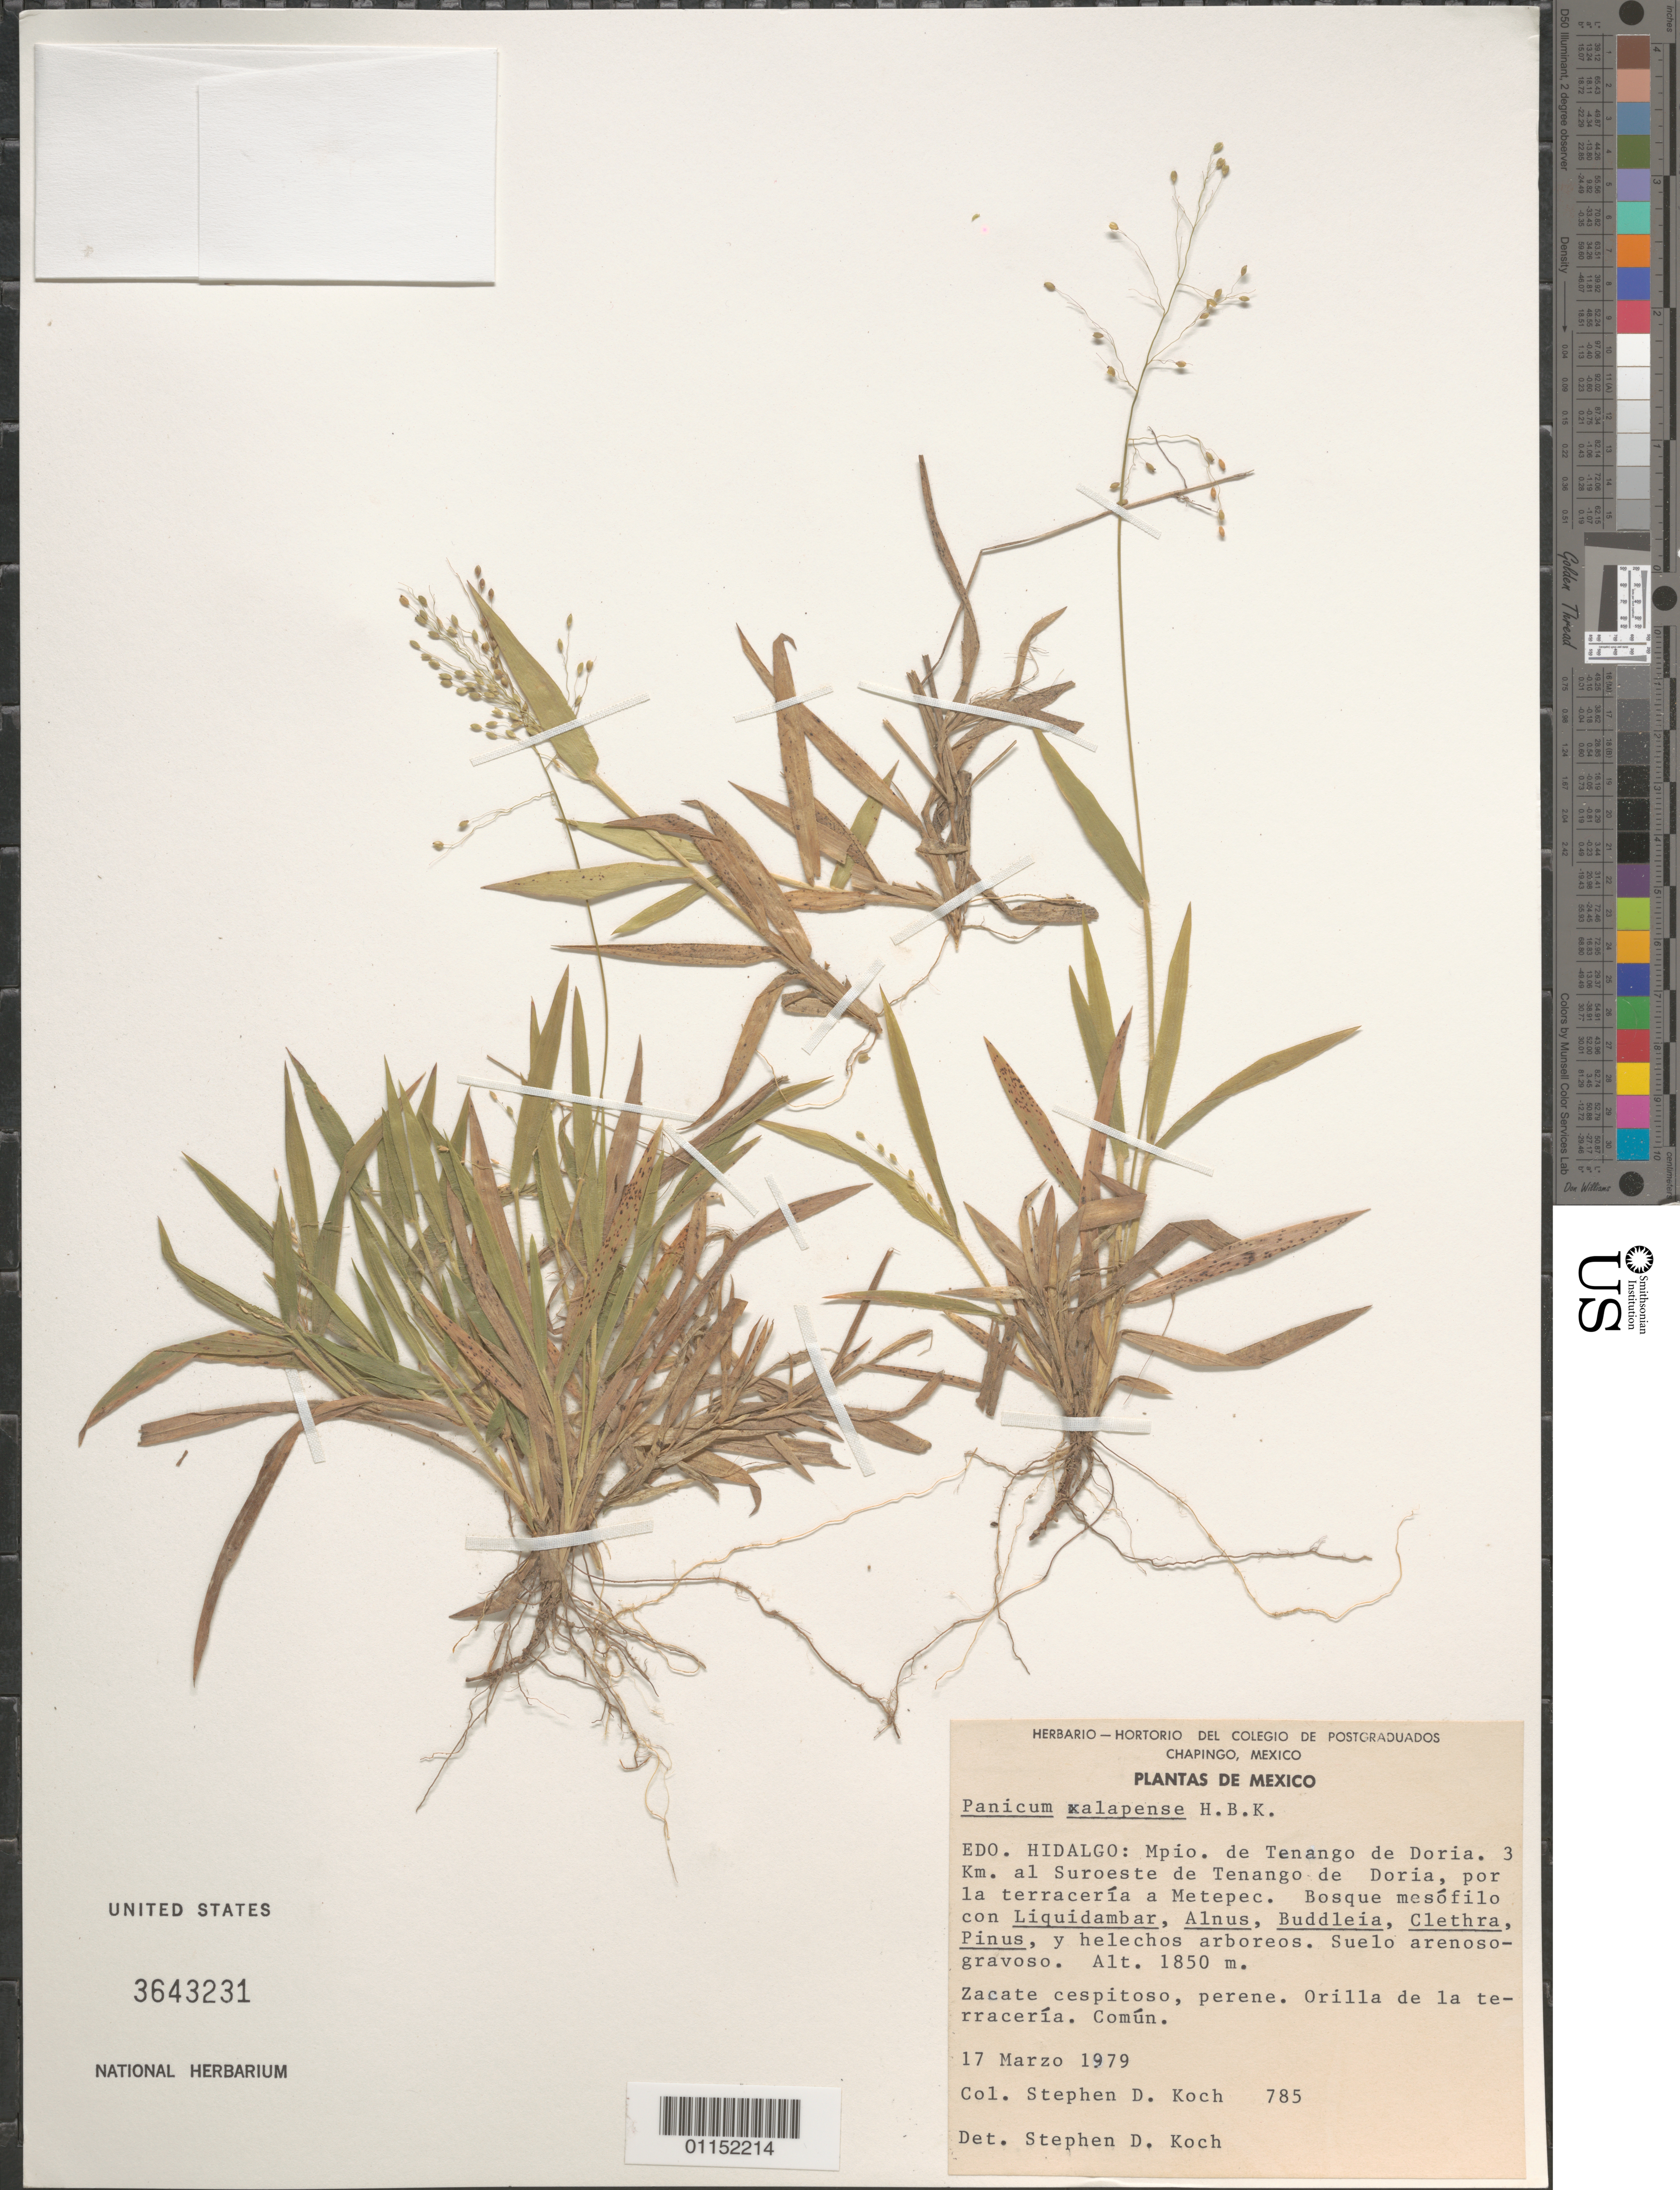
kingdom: Plantae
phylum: Tracheophyta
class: Liliopsida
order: Poales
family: Poaceae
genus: Panicum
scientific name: Panicum xalapense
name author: Kunth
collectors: S. D. Koch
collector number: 785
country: Mexico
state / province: Hidalgo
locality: Tenango de Doria, Suroeste de Tenango de Doria, por la terraceria a Metepec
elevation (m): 1850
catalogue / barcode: US 3643231